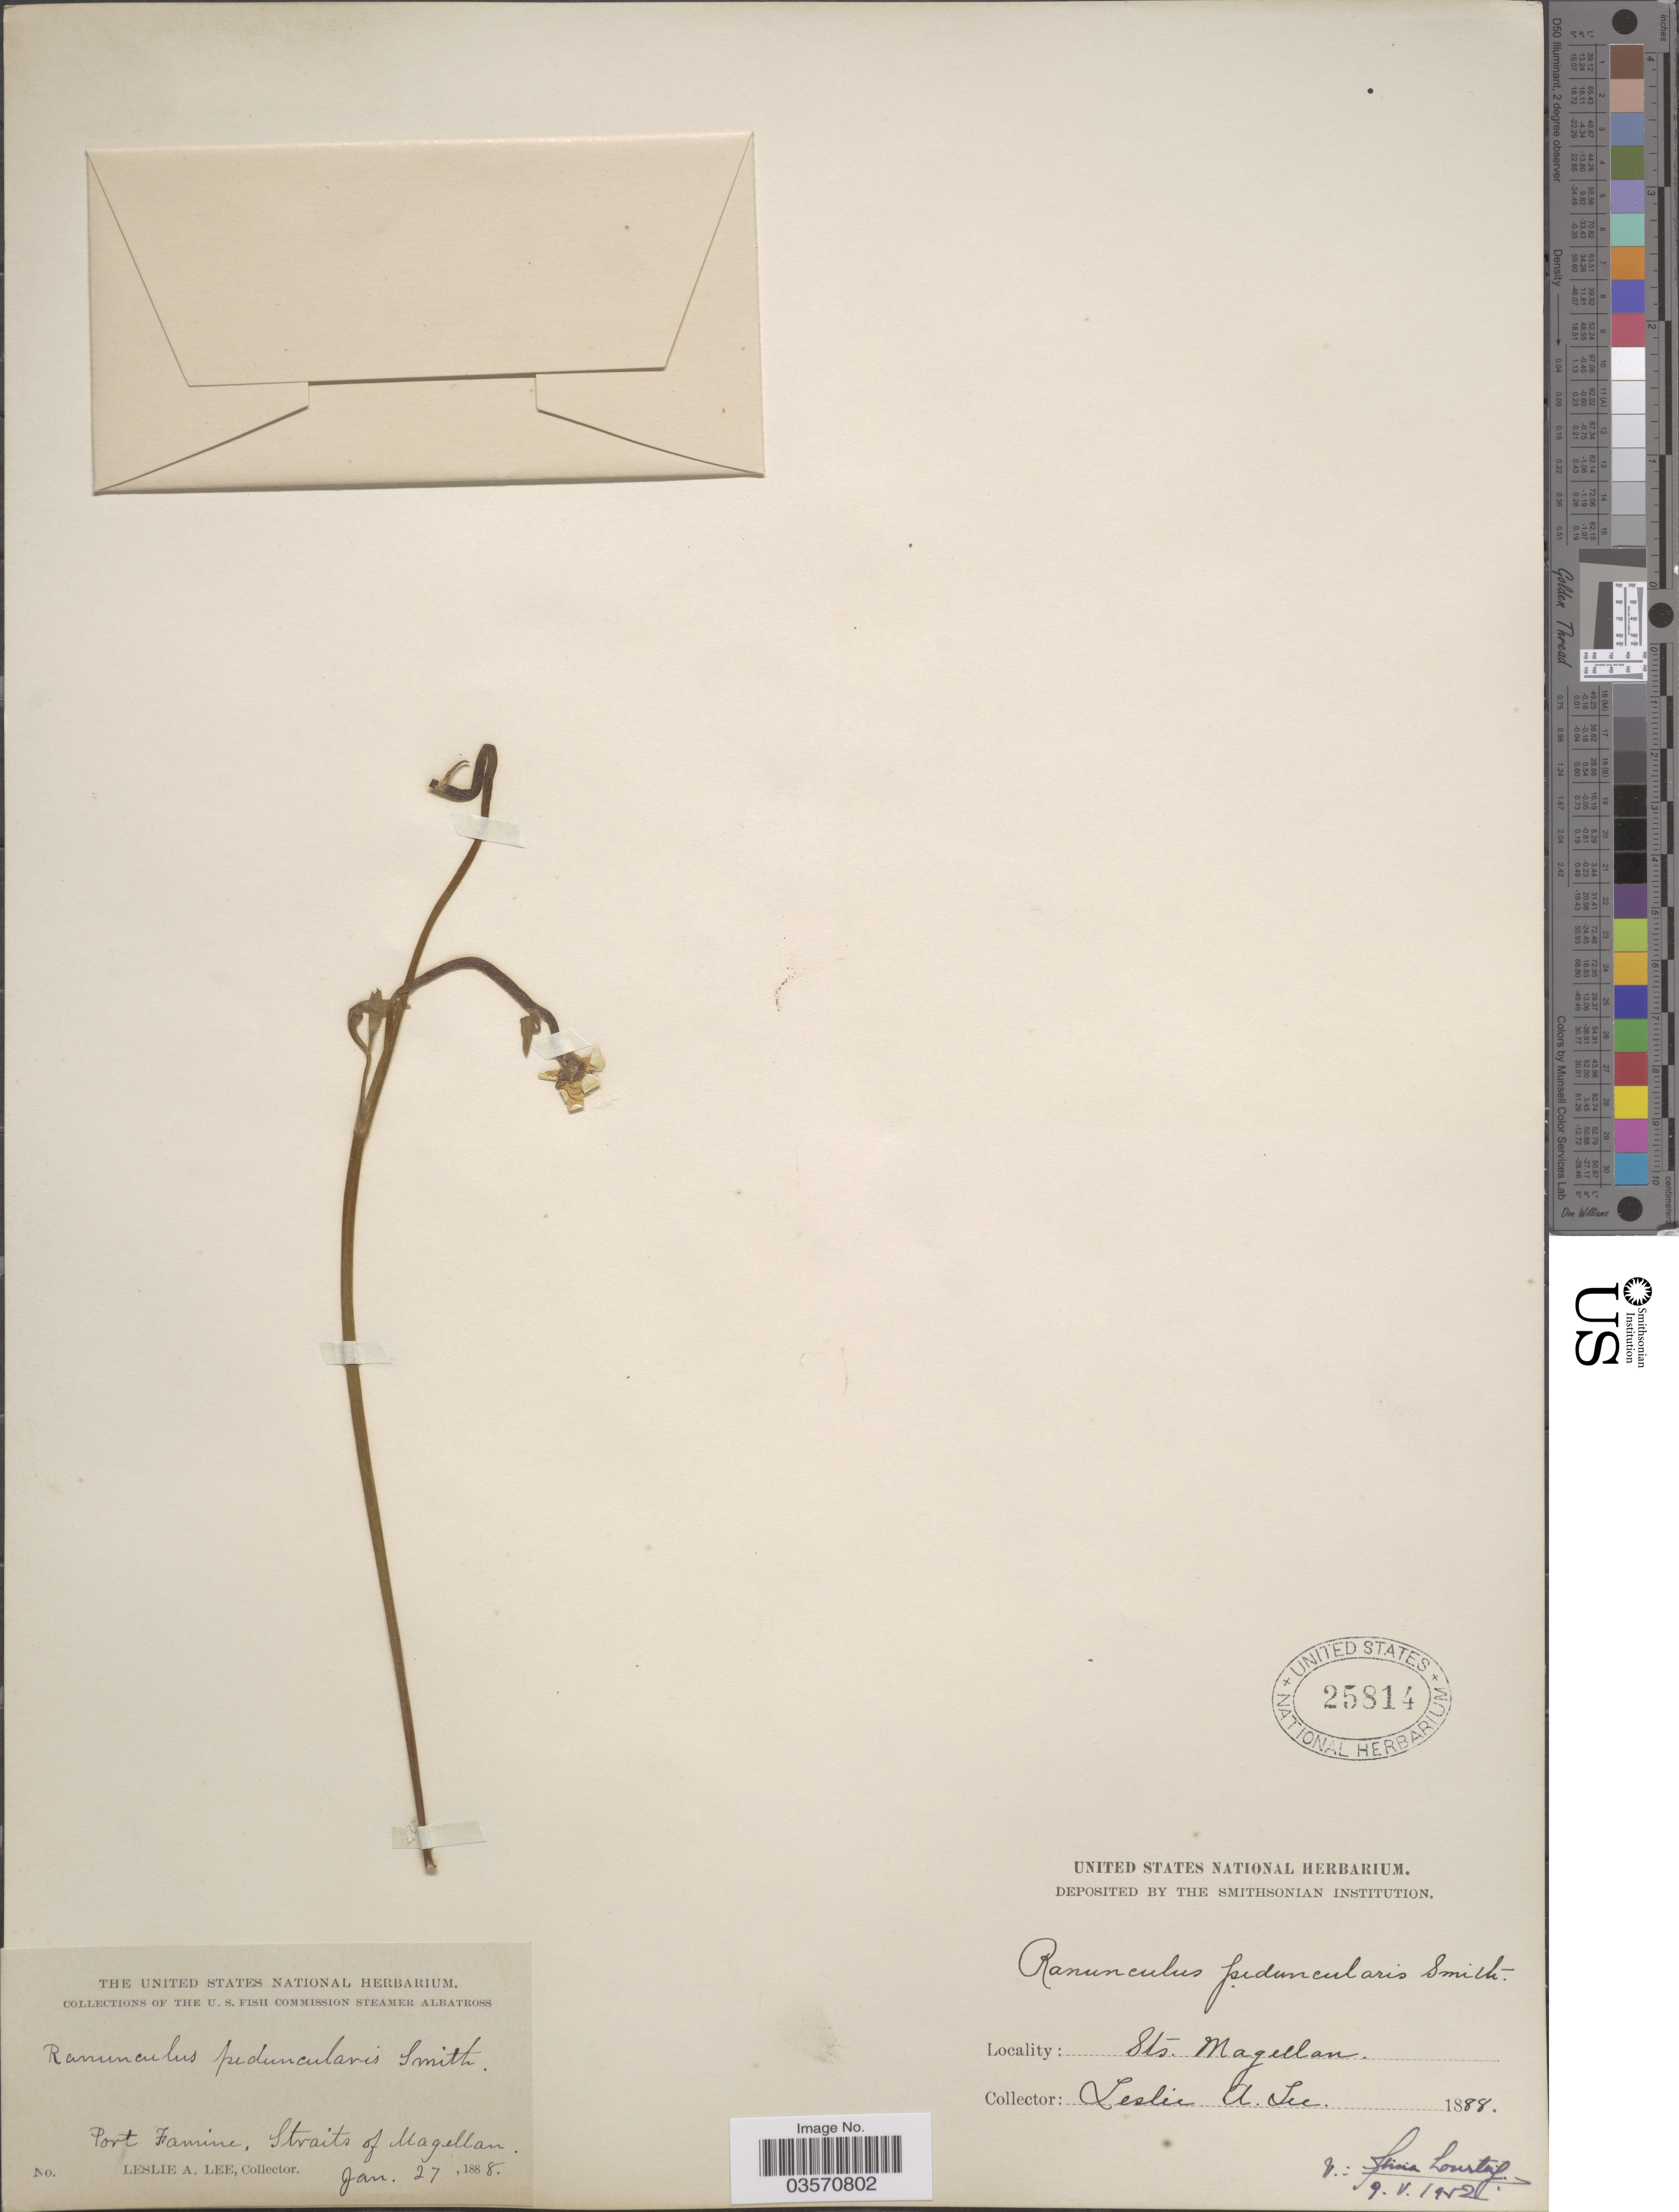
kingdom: Plantae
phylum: Tracheophyta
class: Magnoliopsida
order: Ranunculales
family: Ranunculaceae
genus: Ranunculus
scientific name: Ranunculus peduncularis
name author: Sm.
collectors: L. Lee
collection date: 1888-01-27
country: Chile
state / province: Magallanes y de la Antártica Chilena (XII)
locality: Port Famine. Straits of Magellan.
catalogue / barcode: US 25814